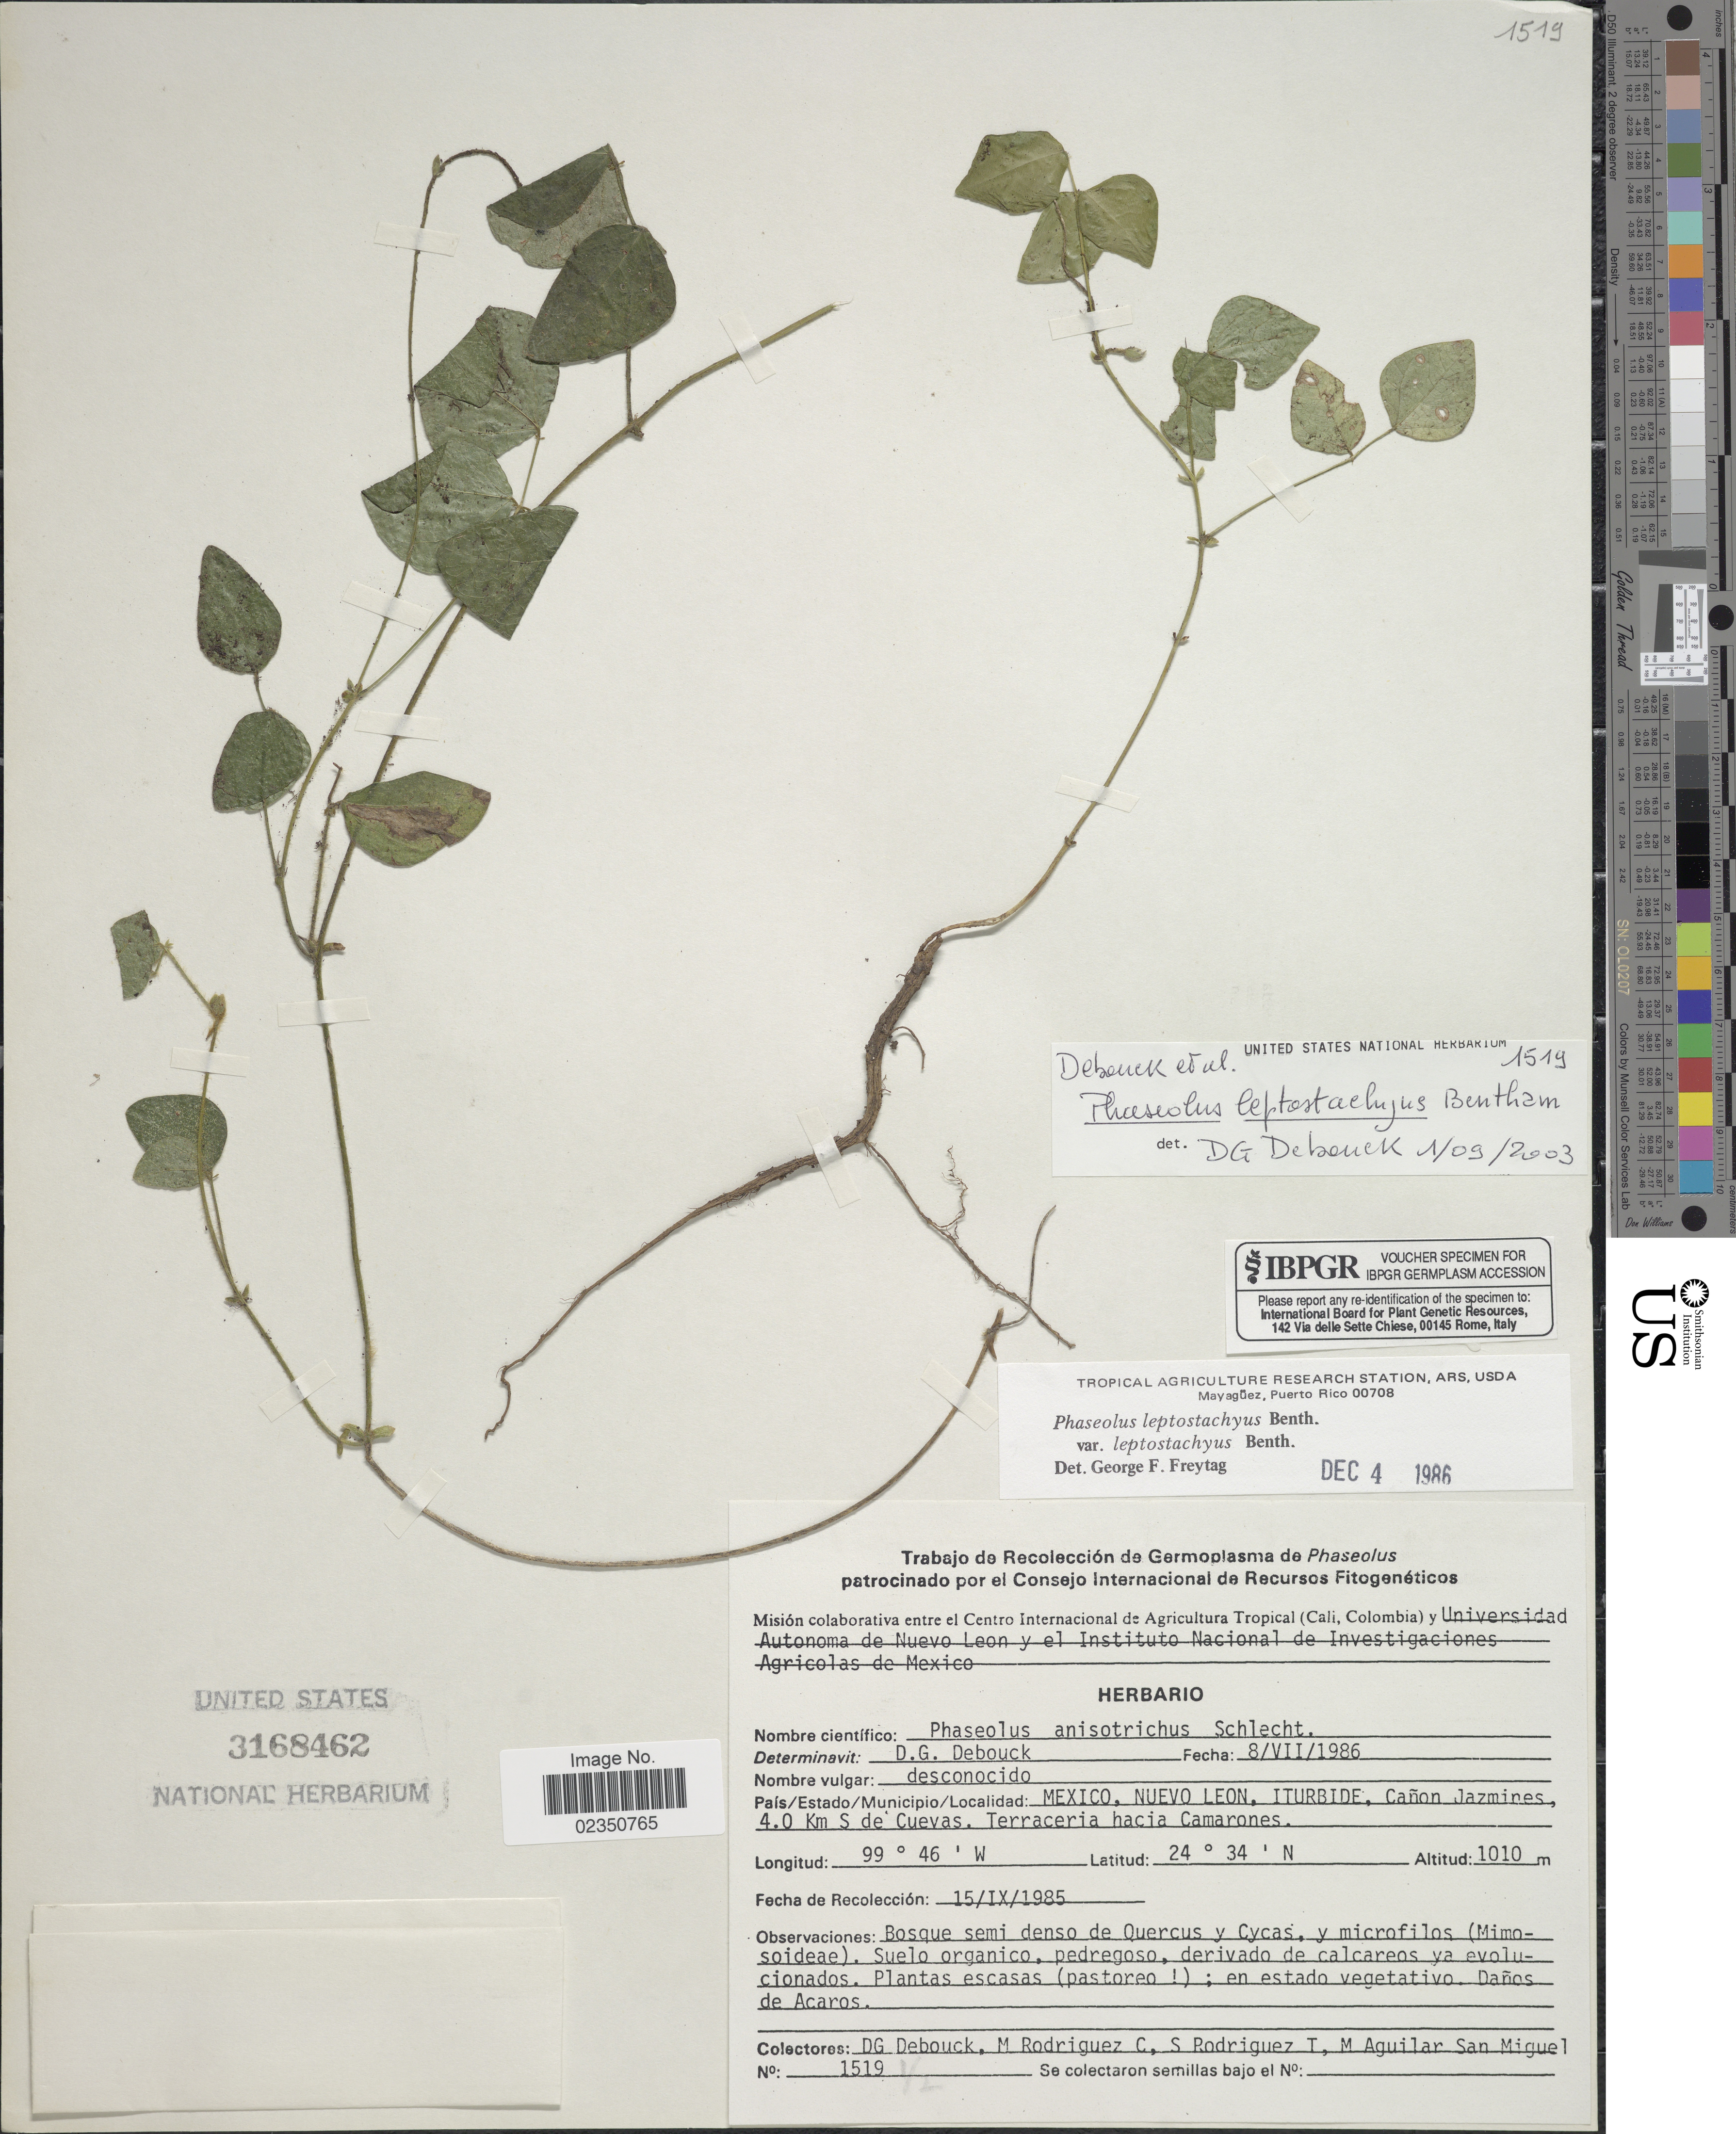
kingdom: Plantae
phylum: Tracheophyta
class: Magnoliopsida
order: Fabales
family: Fabaceae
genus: Phaseolus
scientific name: Phaseolus leptostachyus var. leptostachyus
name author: Benth.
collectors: D. Debouck, M. Rodriguez C., S. Rodriguez T. & M. San Miguel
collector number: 1519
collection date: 1985-09-15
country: Mexico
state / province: Nuevo León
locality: Iturbride, Canon Jazmines, 4.0 km S de Cuevas, Terraceria hacia Camarones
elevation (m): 1010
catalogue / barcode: US 3168462